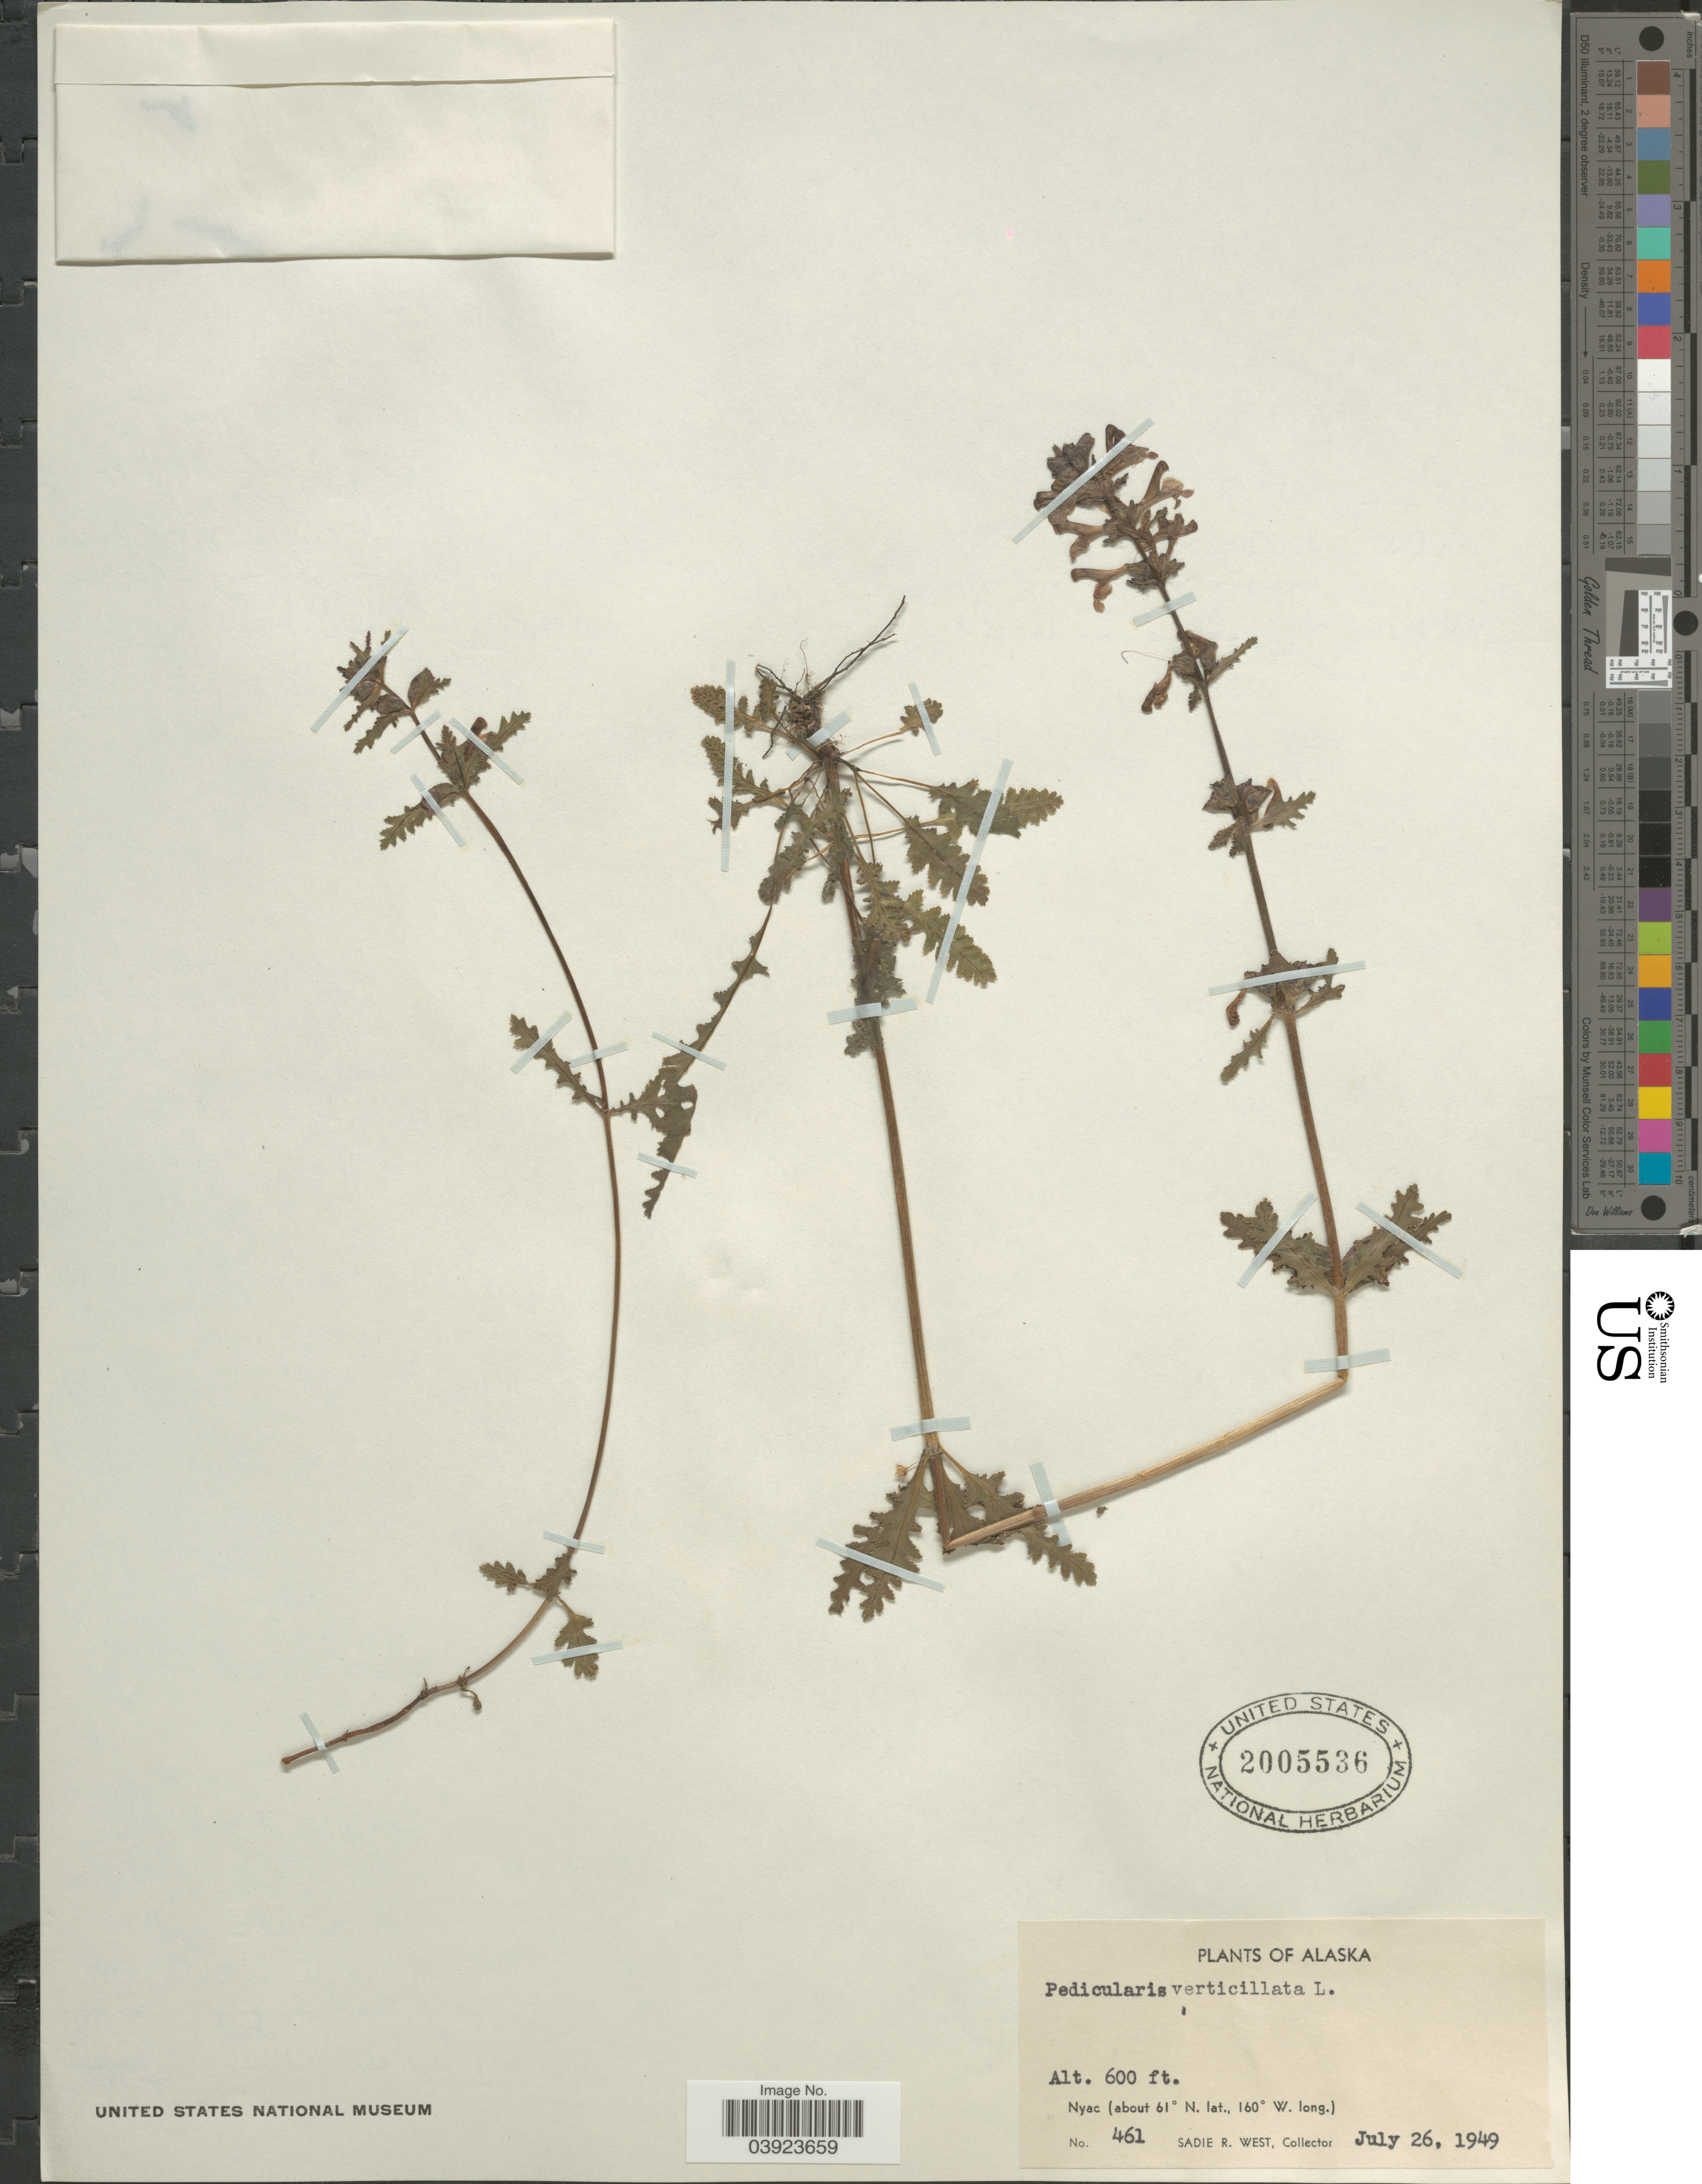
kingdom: Plantae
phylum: Tracheophyta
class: Magnoliopsida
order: Lamiales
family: Orobanchaceae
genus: Pedicularis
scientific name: Pedicularis verticillata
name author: L.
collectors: S. R. West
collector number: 461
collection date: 1949-07-26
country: United States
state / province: Alaska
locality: Nyac.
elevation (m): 183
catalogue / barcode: US 2005536